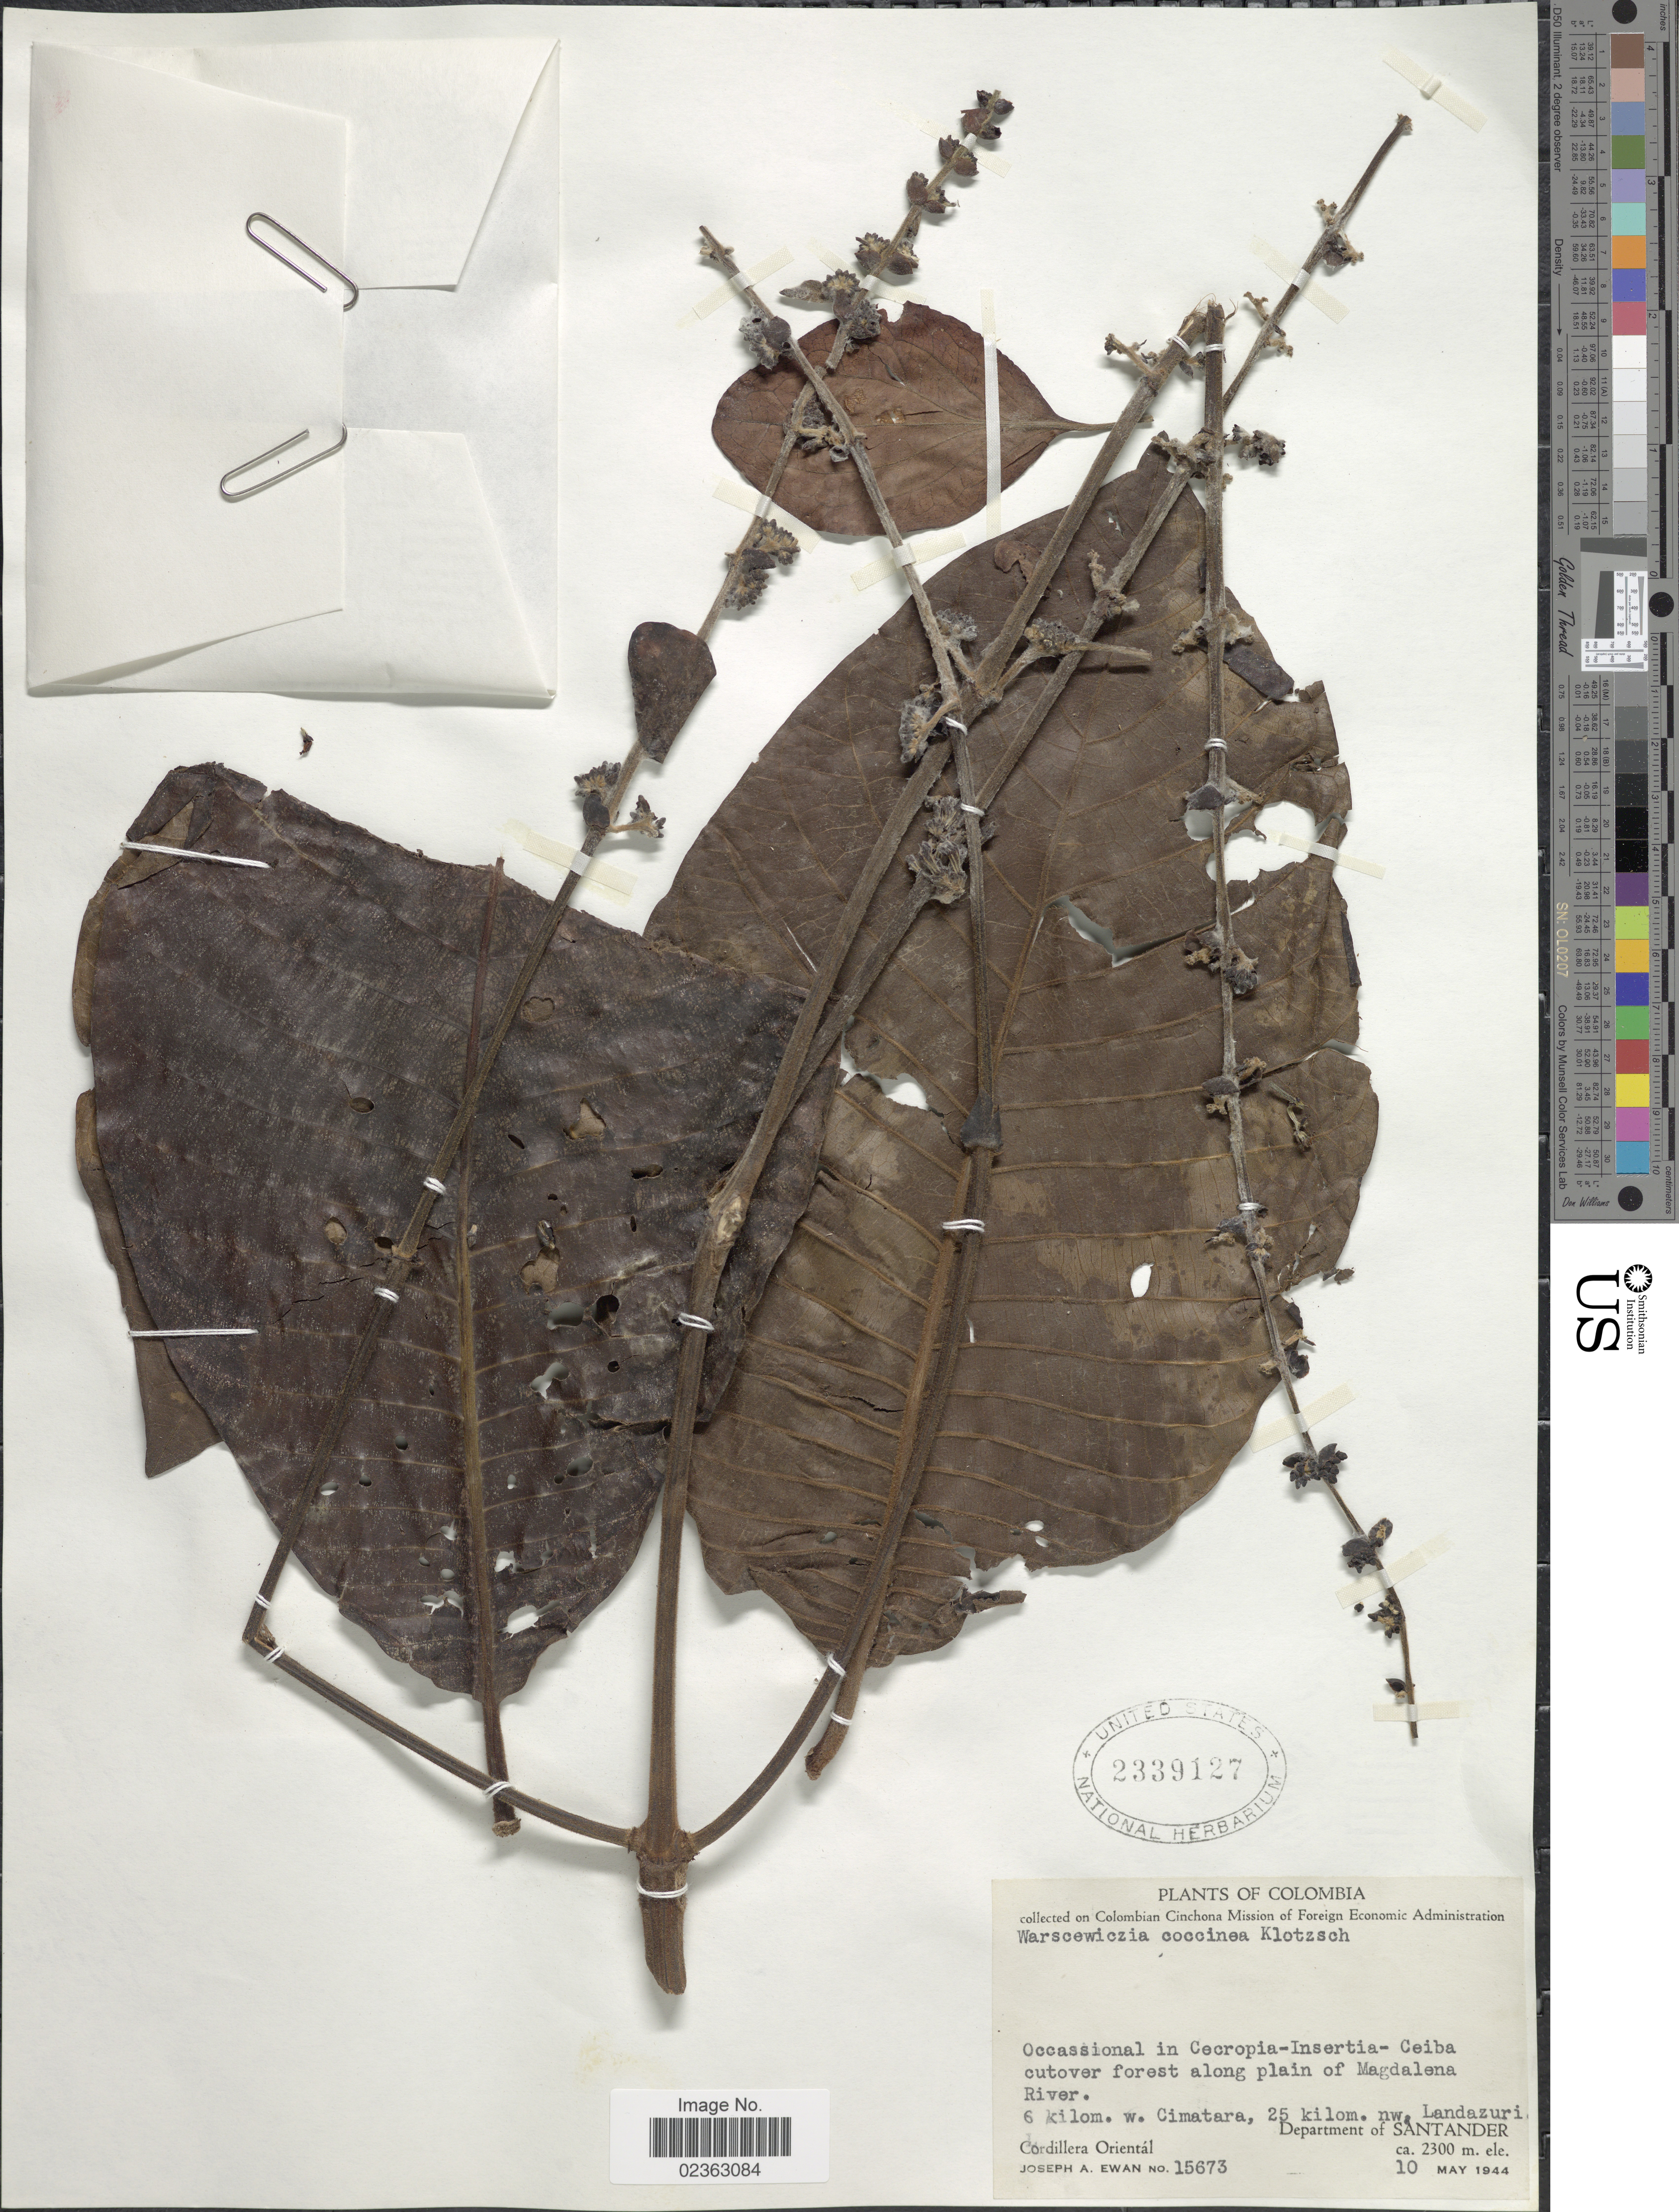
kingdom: Plantae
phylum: Tracheophyta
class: Magnoliopsida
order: Gentianales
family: Rubiaceae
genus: Warszewiczia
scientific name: Warszewiczia coccinea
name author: (Vahl) Klotzsch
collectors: J. A. Ewan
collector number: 15673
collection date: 1944-05-10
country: Colombia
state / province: Santander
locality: Cutover forest along plain of Magdalena River, 6 kilom. w. Cimatara, 25 kilom. nw. Landazuri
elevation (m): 2300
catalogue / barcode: US 2339127